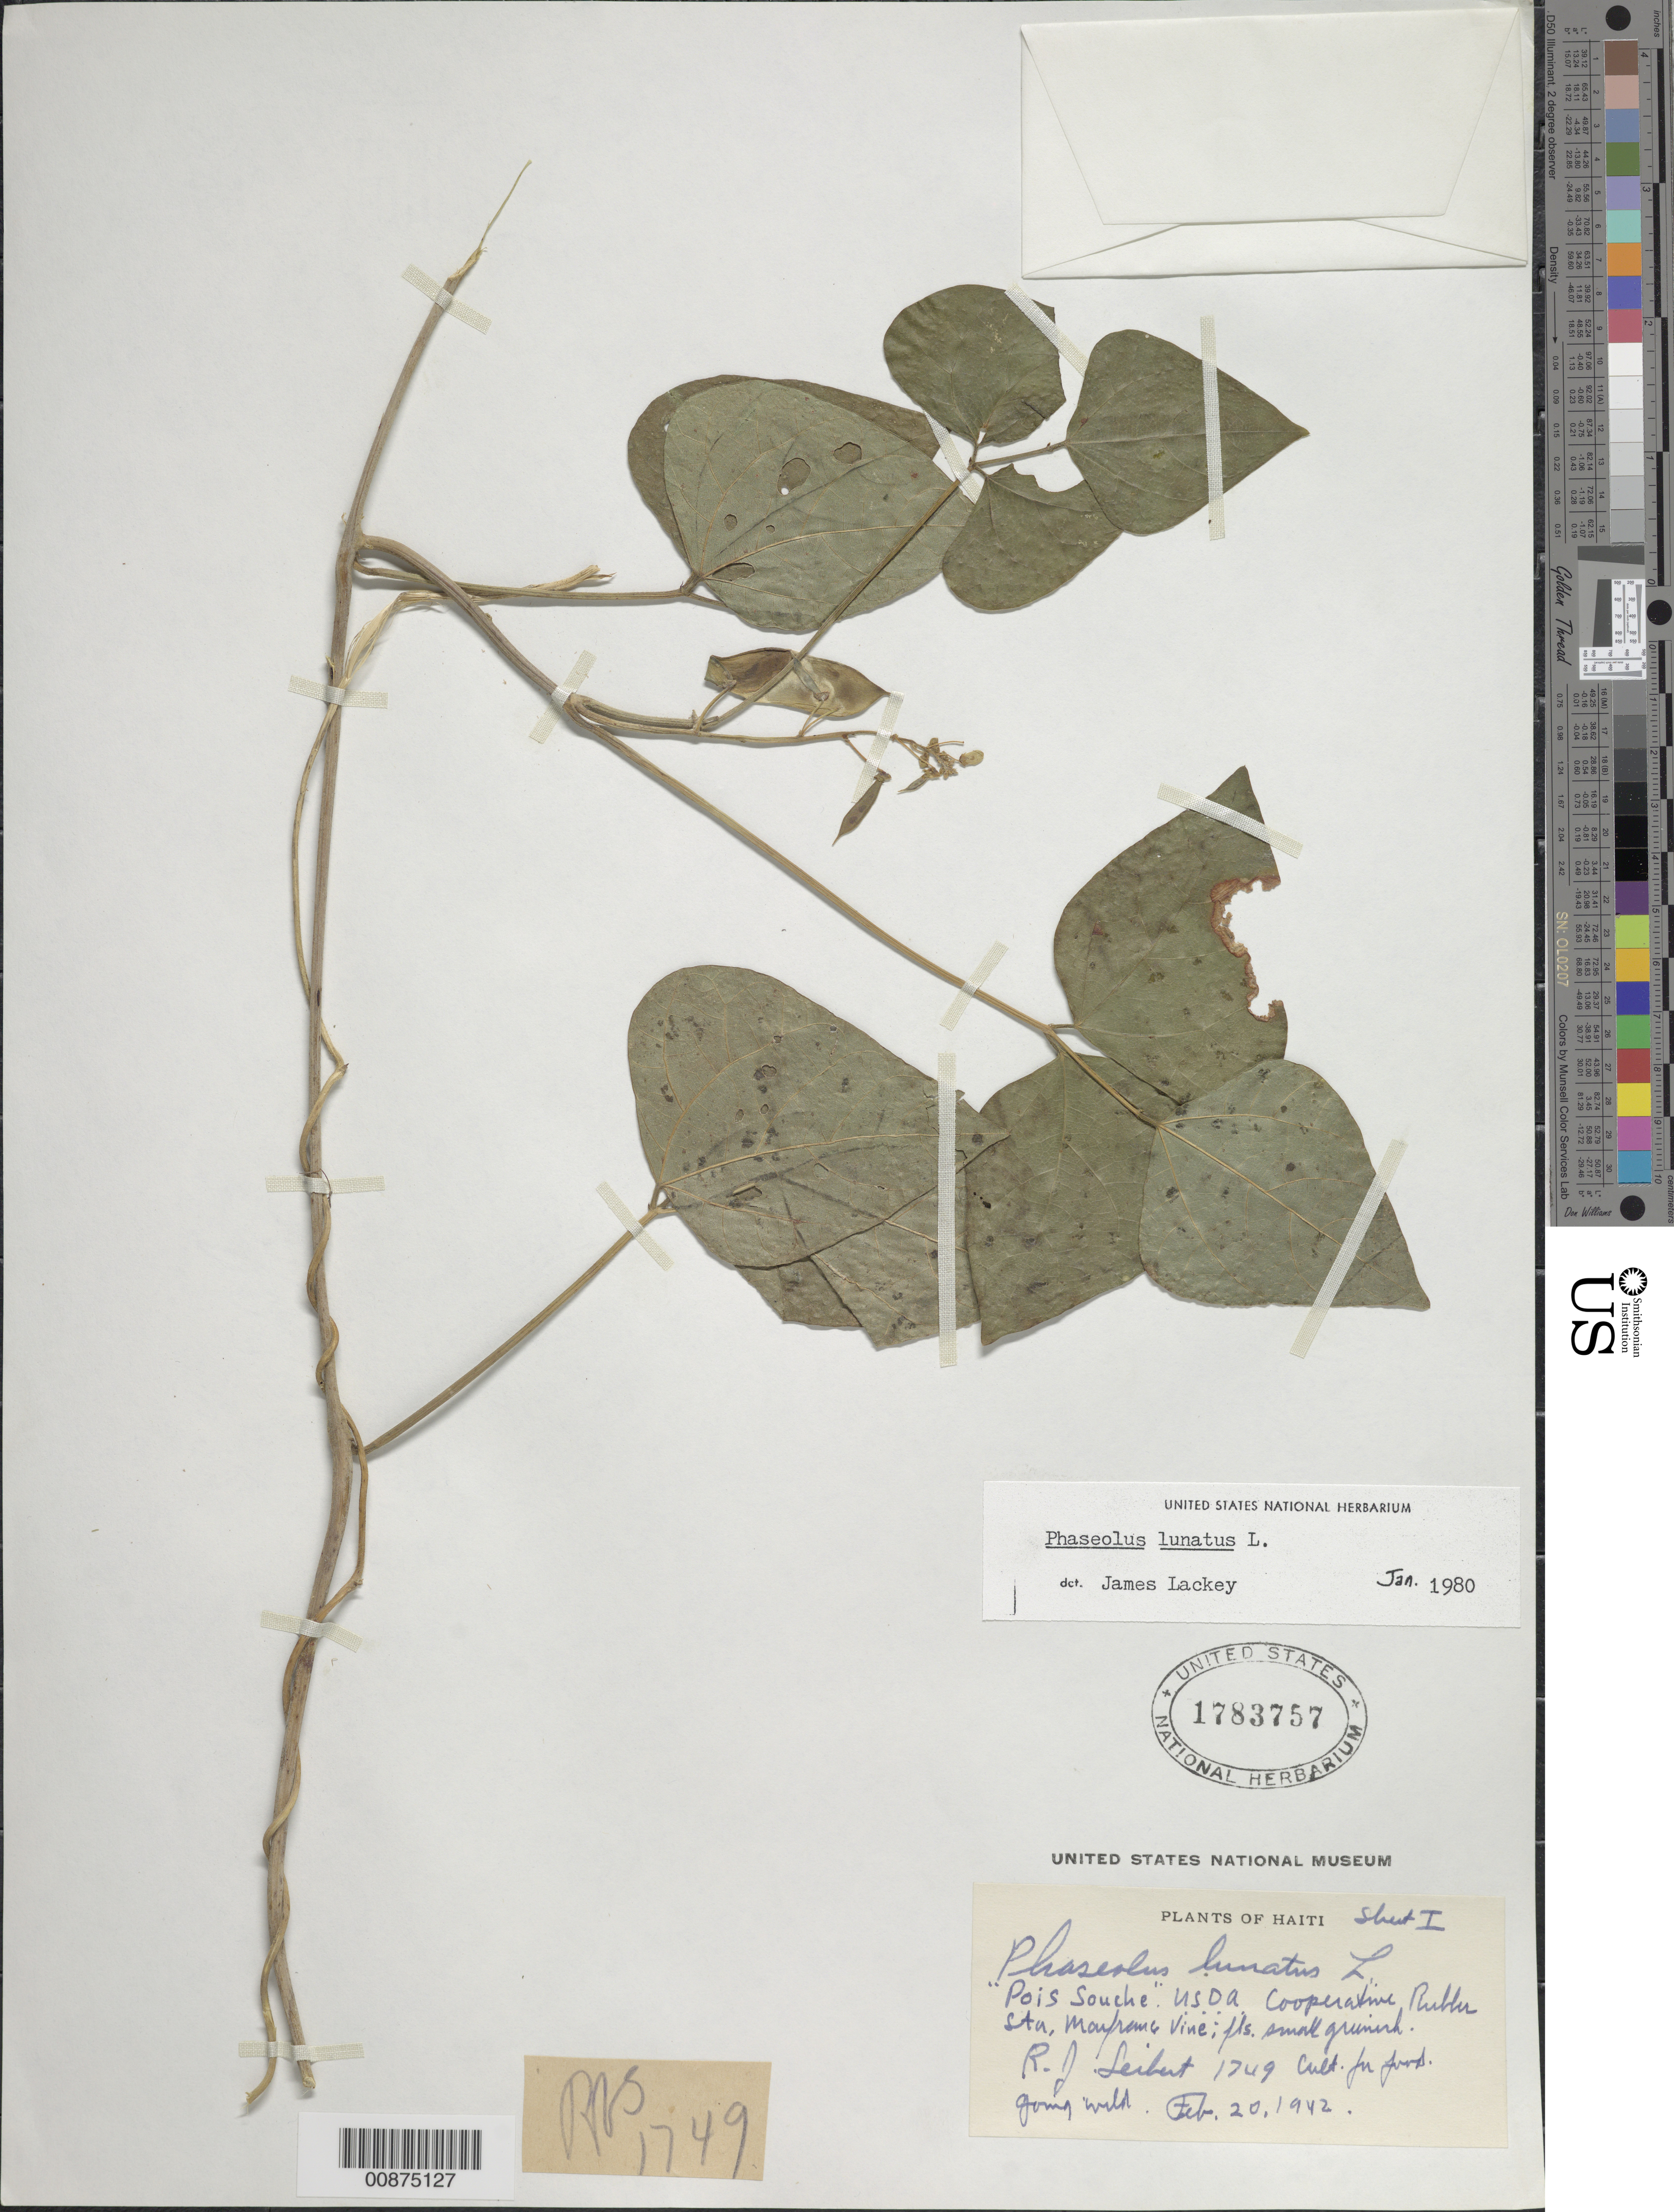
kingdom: Plantae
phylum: Tracheophyta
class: Magnoliopsida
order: Fabales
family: Fabaceae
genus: Phaseolus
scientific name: Phaseolus lunatus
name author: L.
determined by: Lackey, J.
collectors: R. J. Seibert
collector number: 1749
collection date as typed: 20 Feb 1942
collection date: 1942-02-20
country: Haiti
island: Hispaniola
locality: U.S.D.A. Cooperative Rubber Sta., Marfrac.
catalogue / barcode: US 1783757